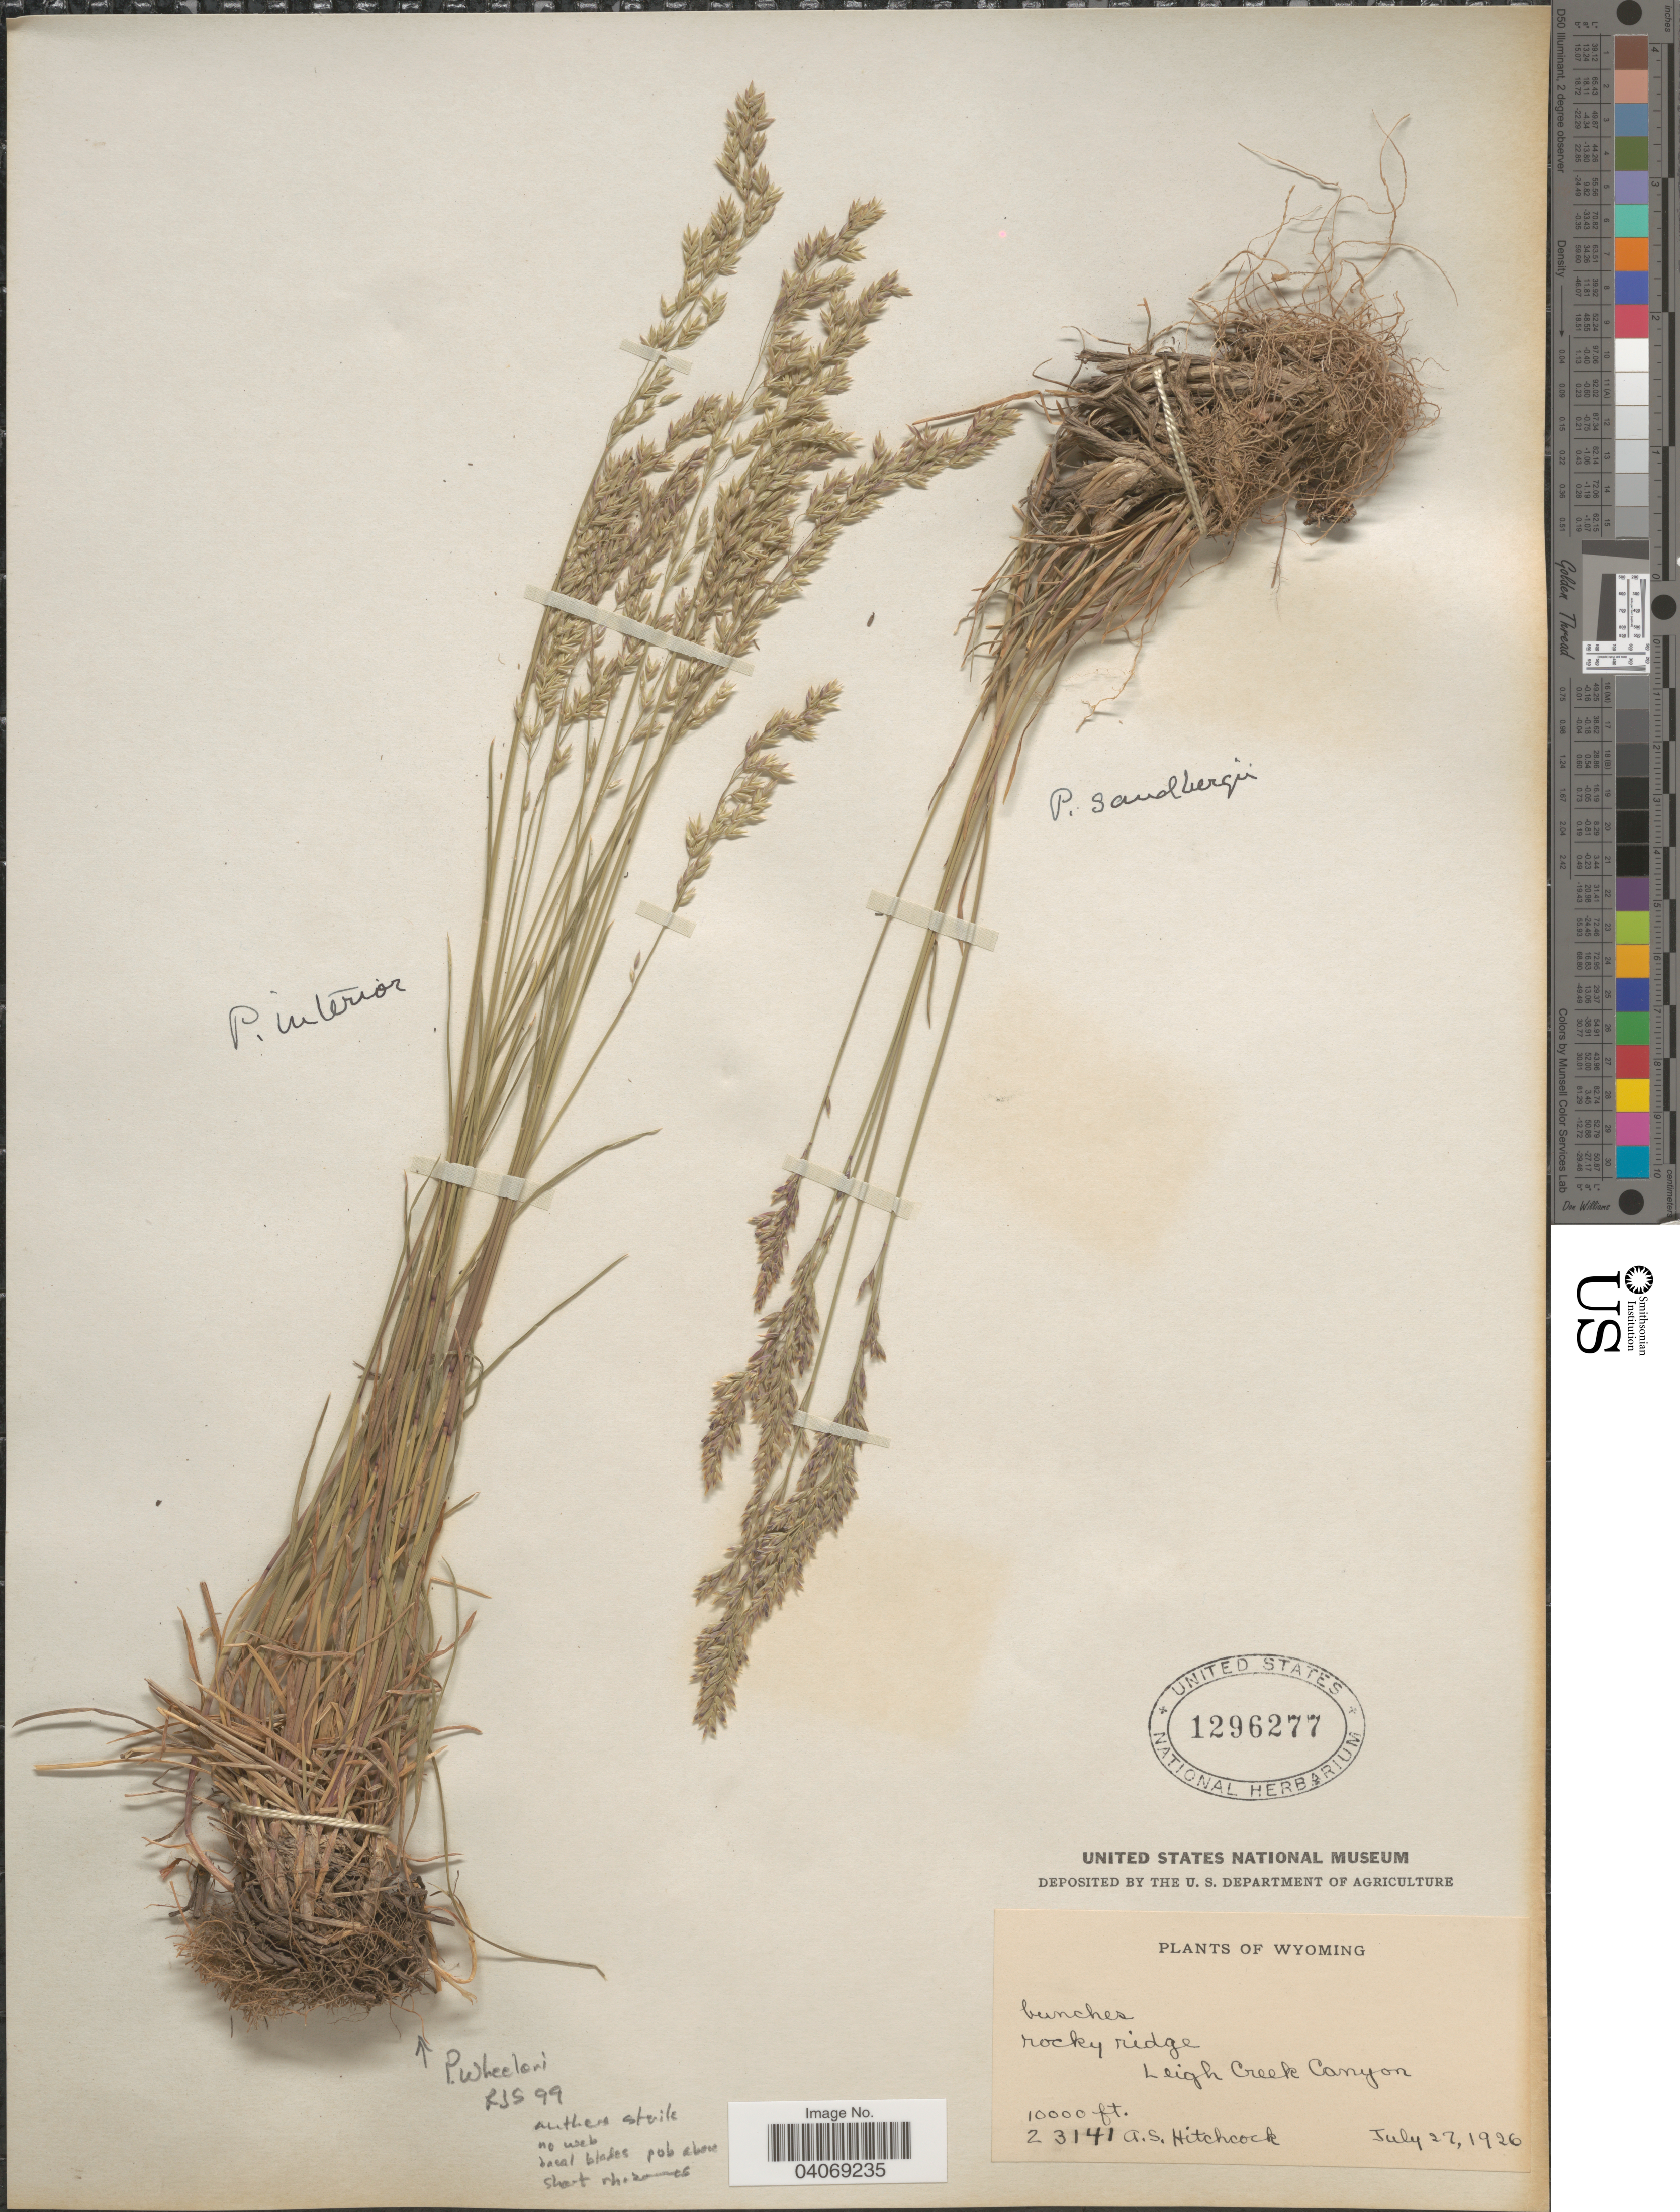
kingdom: Plantae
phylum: Tracheophyta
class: Liliopsida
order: Poales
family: Poaceae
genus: Poa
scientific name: Poa wheeleri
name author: Vasey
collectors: A. S. Hitchcock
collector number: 23141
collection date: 1926-07-27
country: United States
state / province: Wyoming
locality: Rocky ridge. Leigh Creek Canyon.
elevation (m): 3048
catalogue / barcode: US 1296277